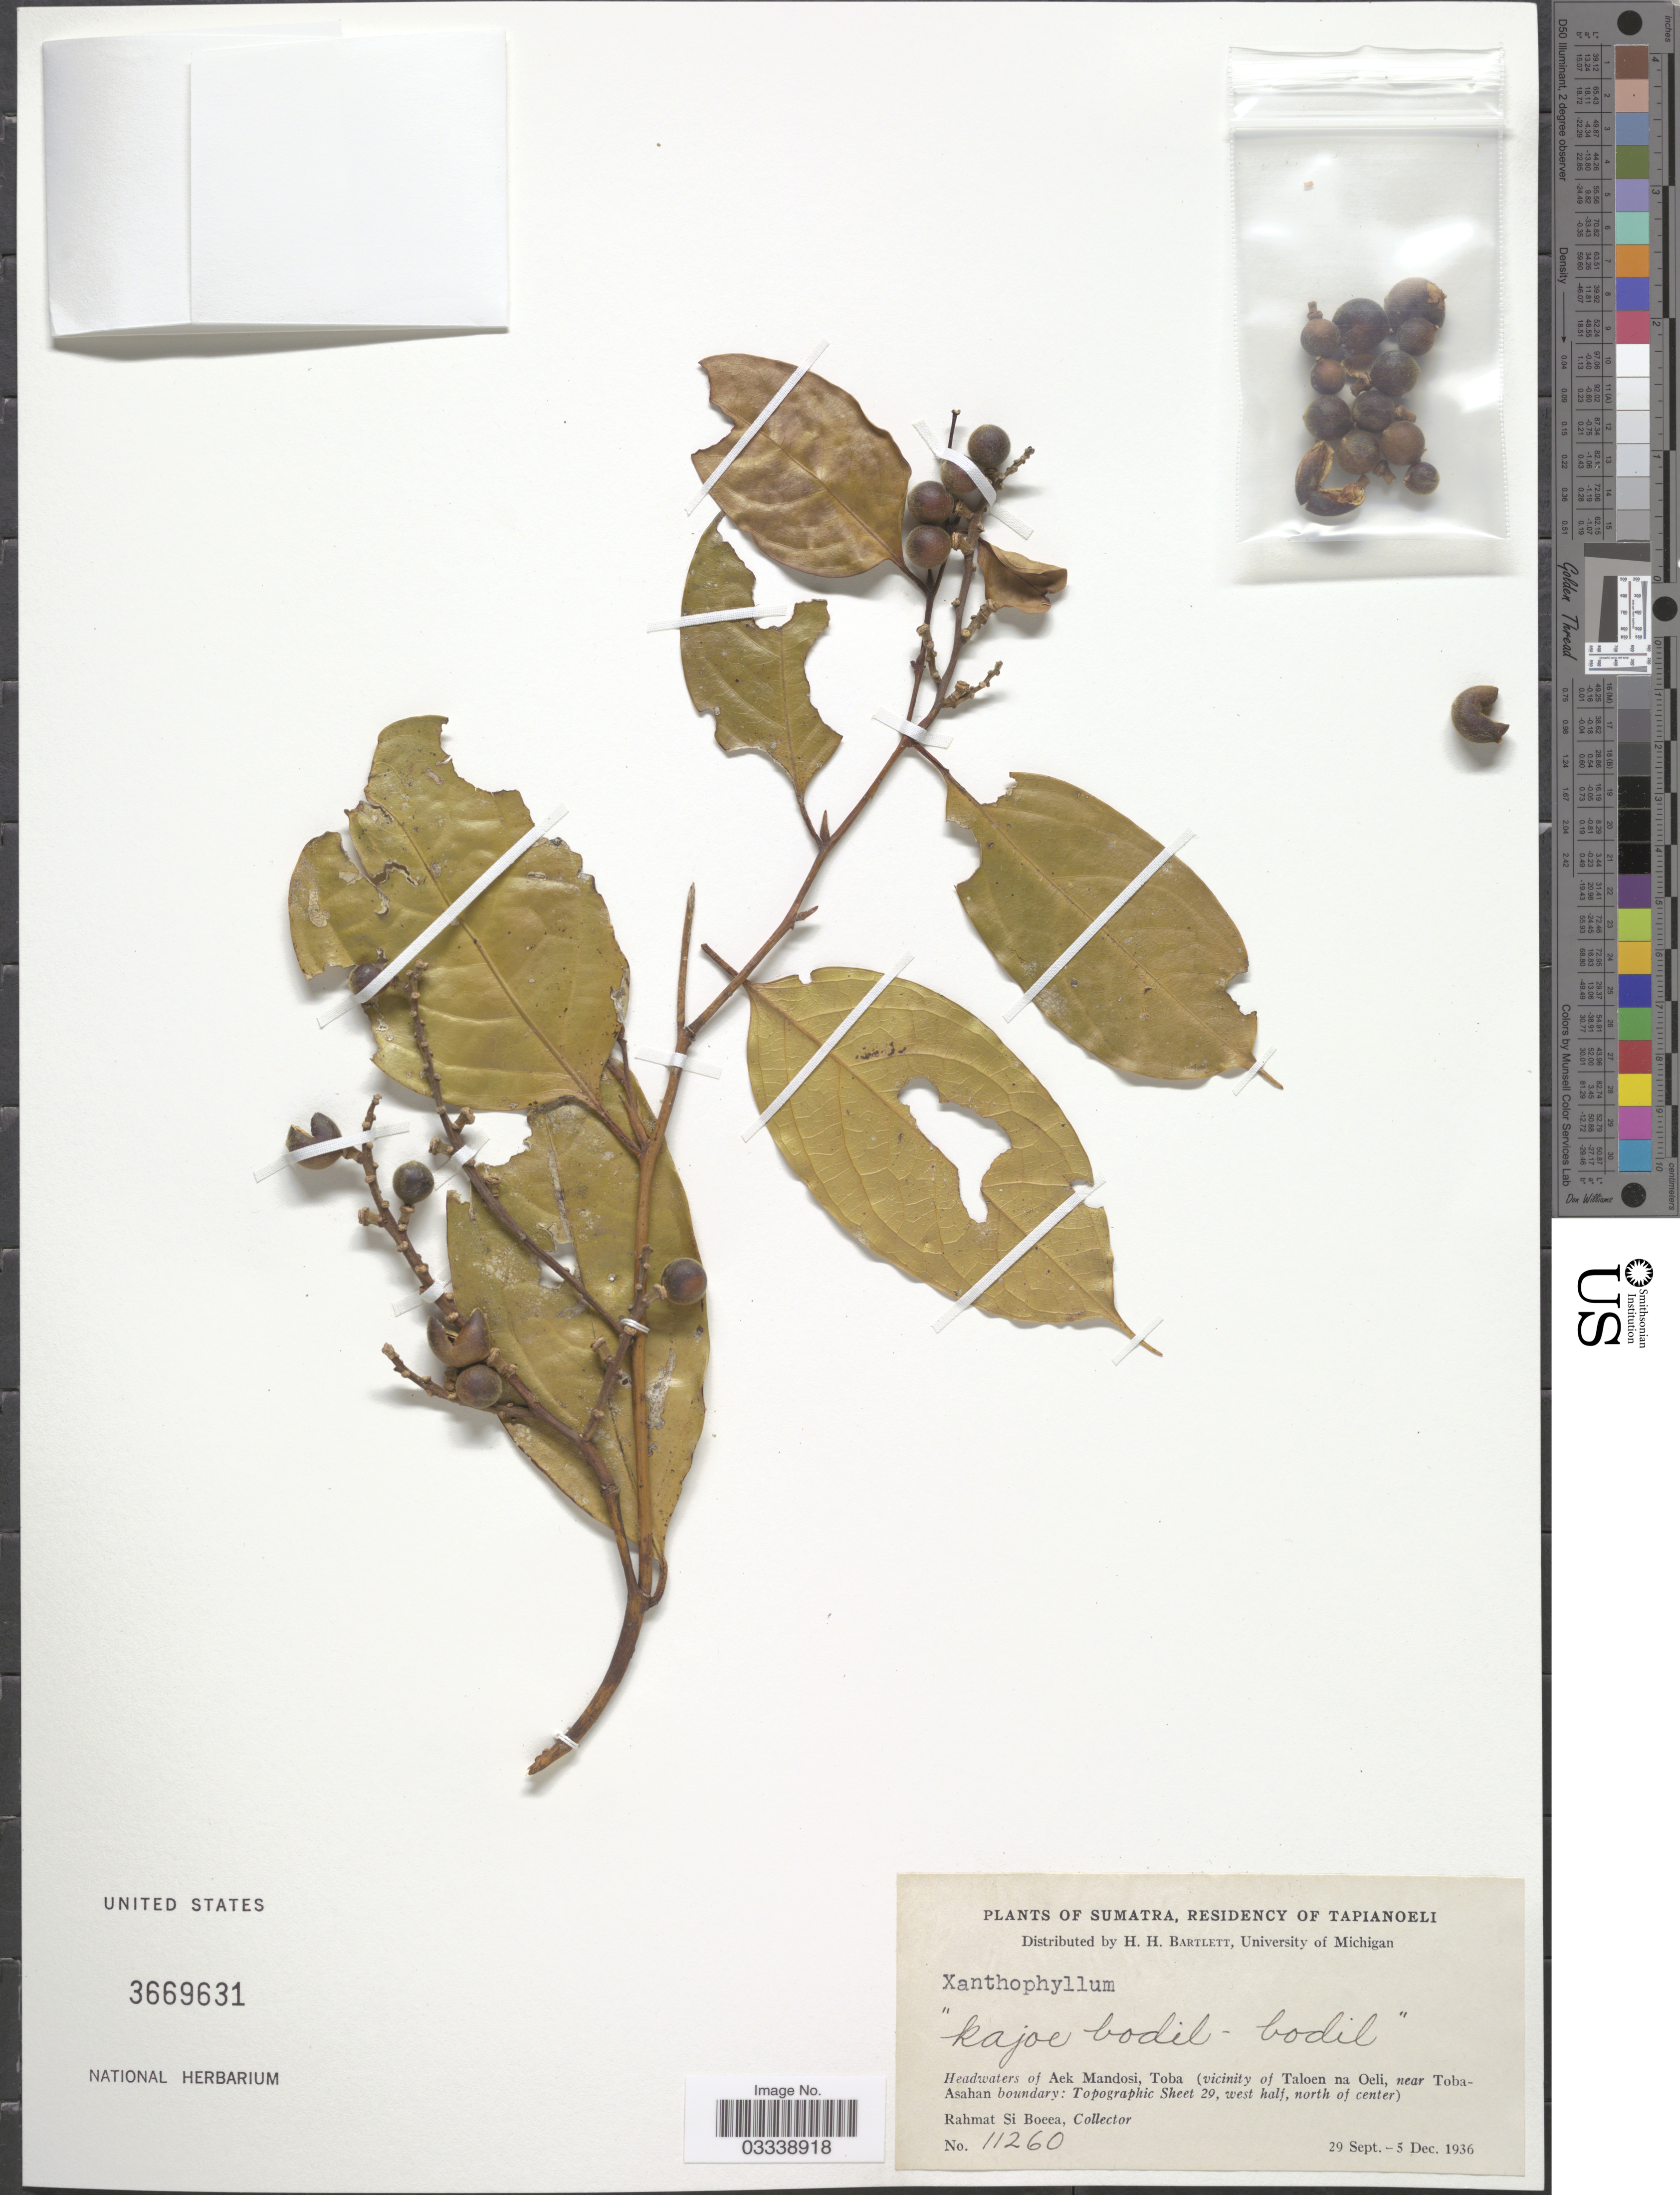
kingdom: Plantae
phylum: Tracheophyta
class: Magnoliopsida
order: Fabales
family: Polygalaceae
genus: Xanthophyllum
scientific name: Xanthophyllum sp.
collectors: Rahmat Si Boeea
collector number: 11260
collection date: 1936-09-29/1936-12-05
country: Indonesia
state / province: Sumatra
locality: Residency of Tapianoeli. Headwaters of Aek Mandosi, Toba (vicinity of Taloen na Oeli, near Toba-Asahan boundary: Topographic Sheet 29, west half, north of center).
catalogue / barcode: US 3669631